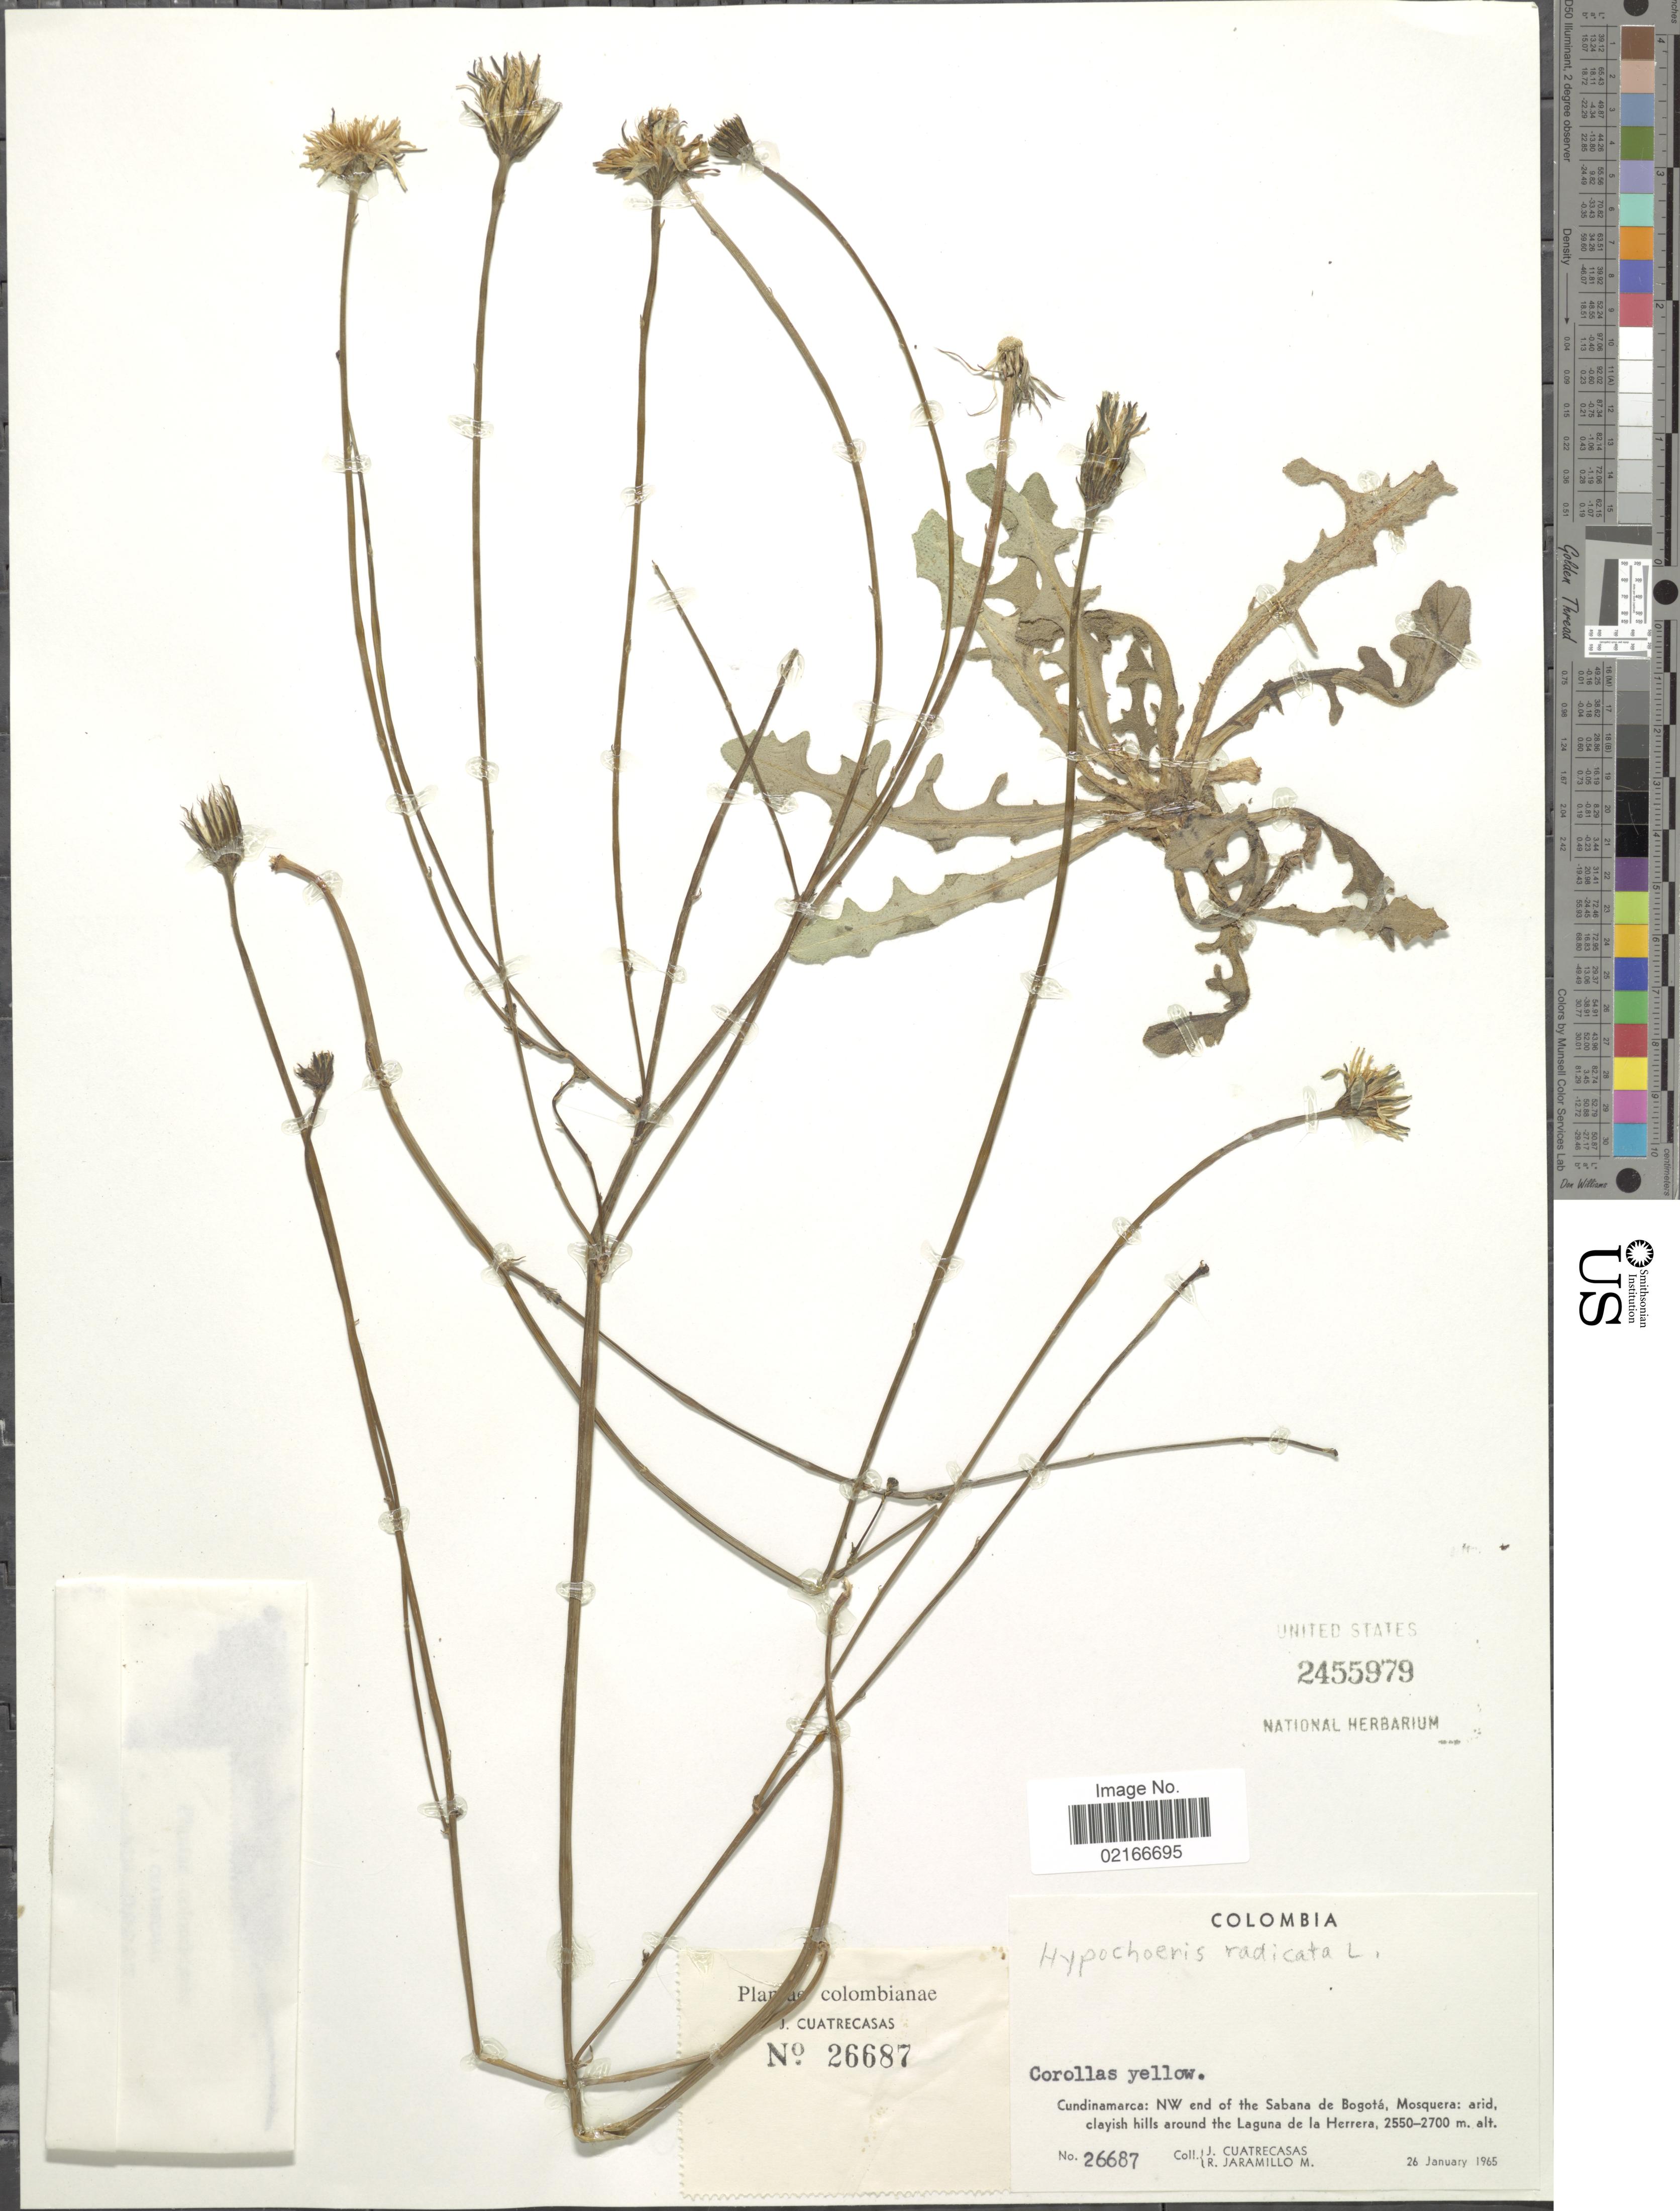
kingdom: Plantae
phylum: Tracheophyta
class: Magnoliopsida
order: Asterales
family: Asteraceae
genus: Hypochaeris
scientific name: Hypochaeris radicata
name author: L.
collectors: J. Cuatrecasas & R. Jaramillo M.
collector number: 26687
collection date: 1965-01-26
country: Colombia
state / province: Cundinamarca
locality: NW end of the Sabana de Bogotá, Mosquera: around the Laguna de la Herrera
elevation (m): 2550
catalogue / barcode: US 2455979